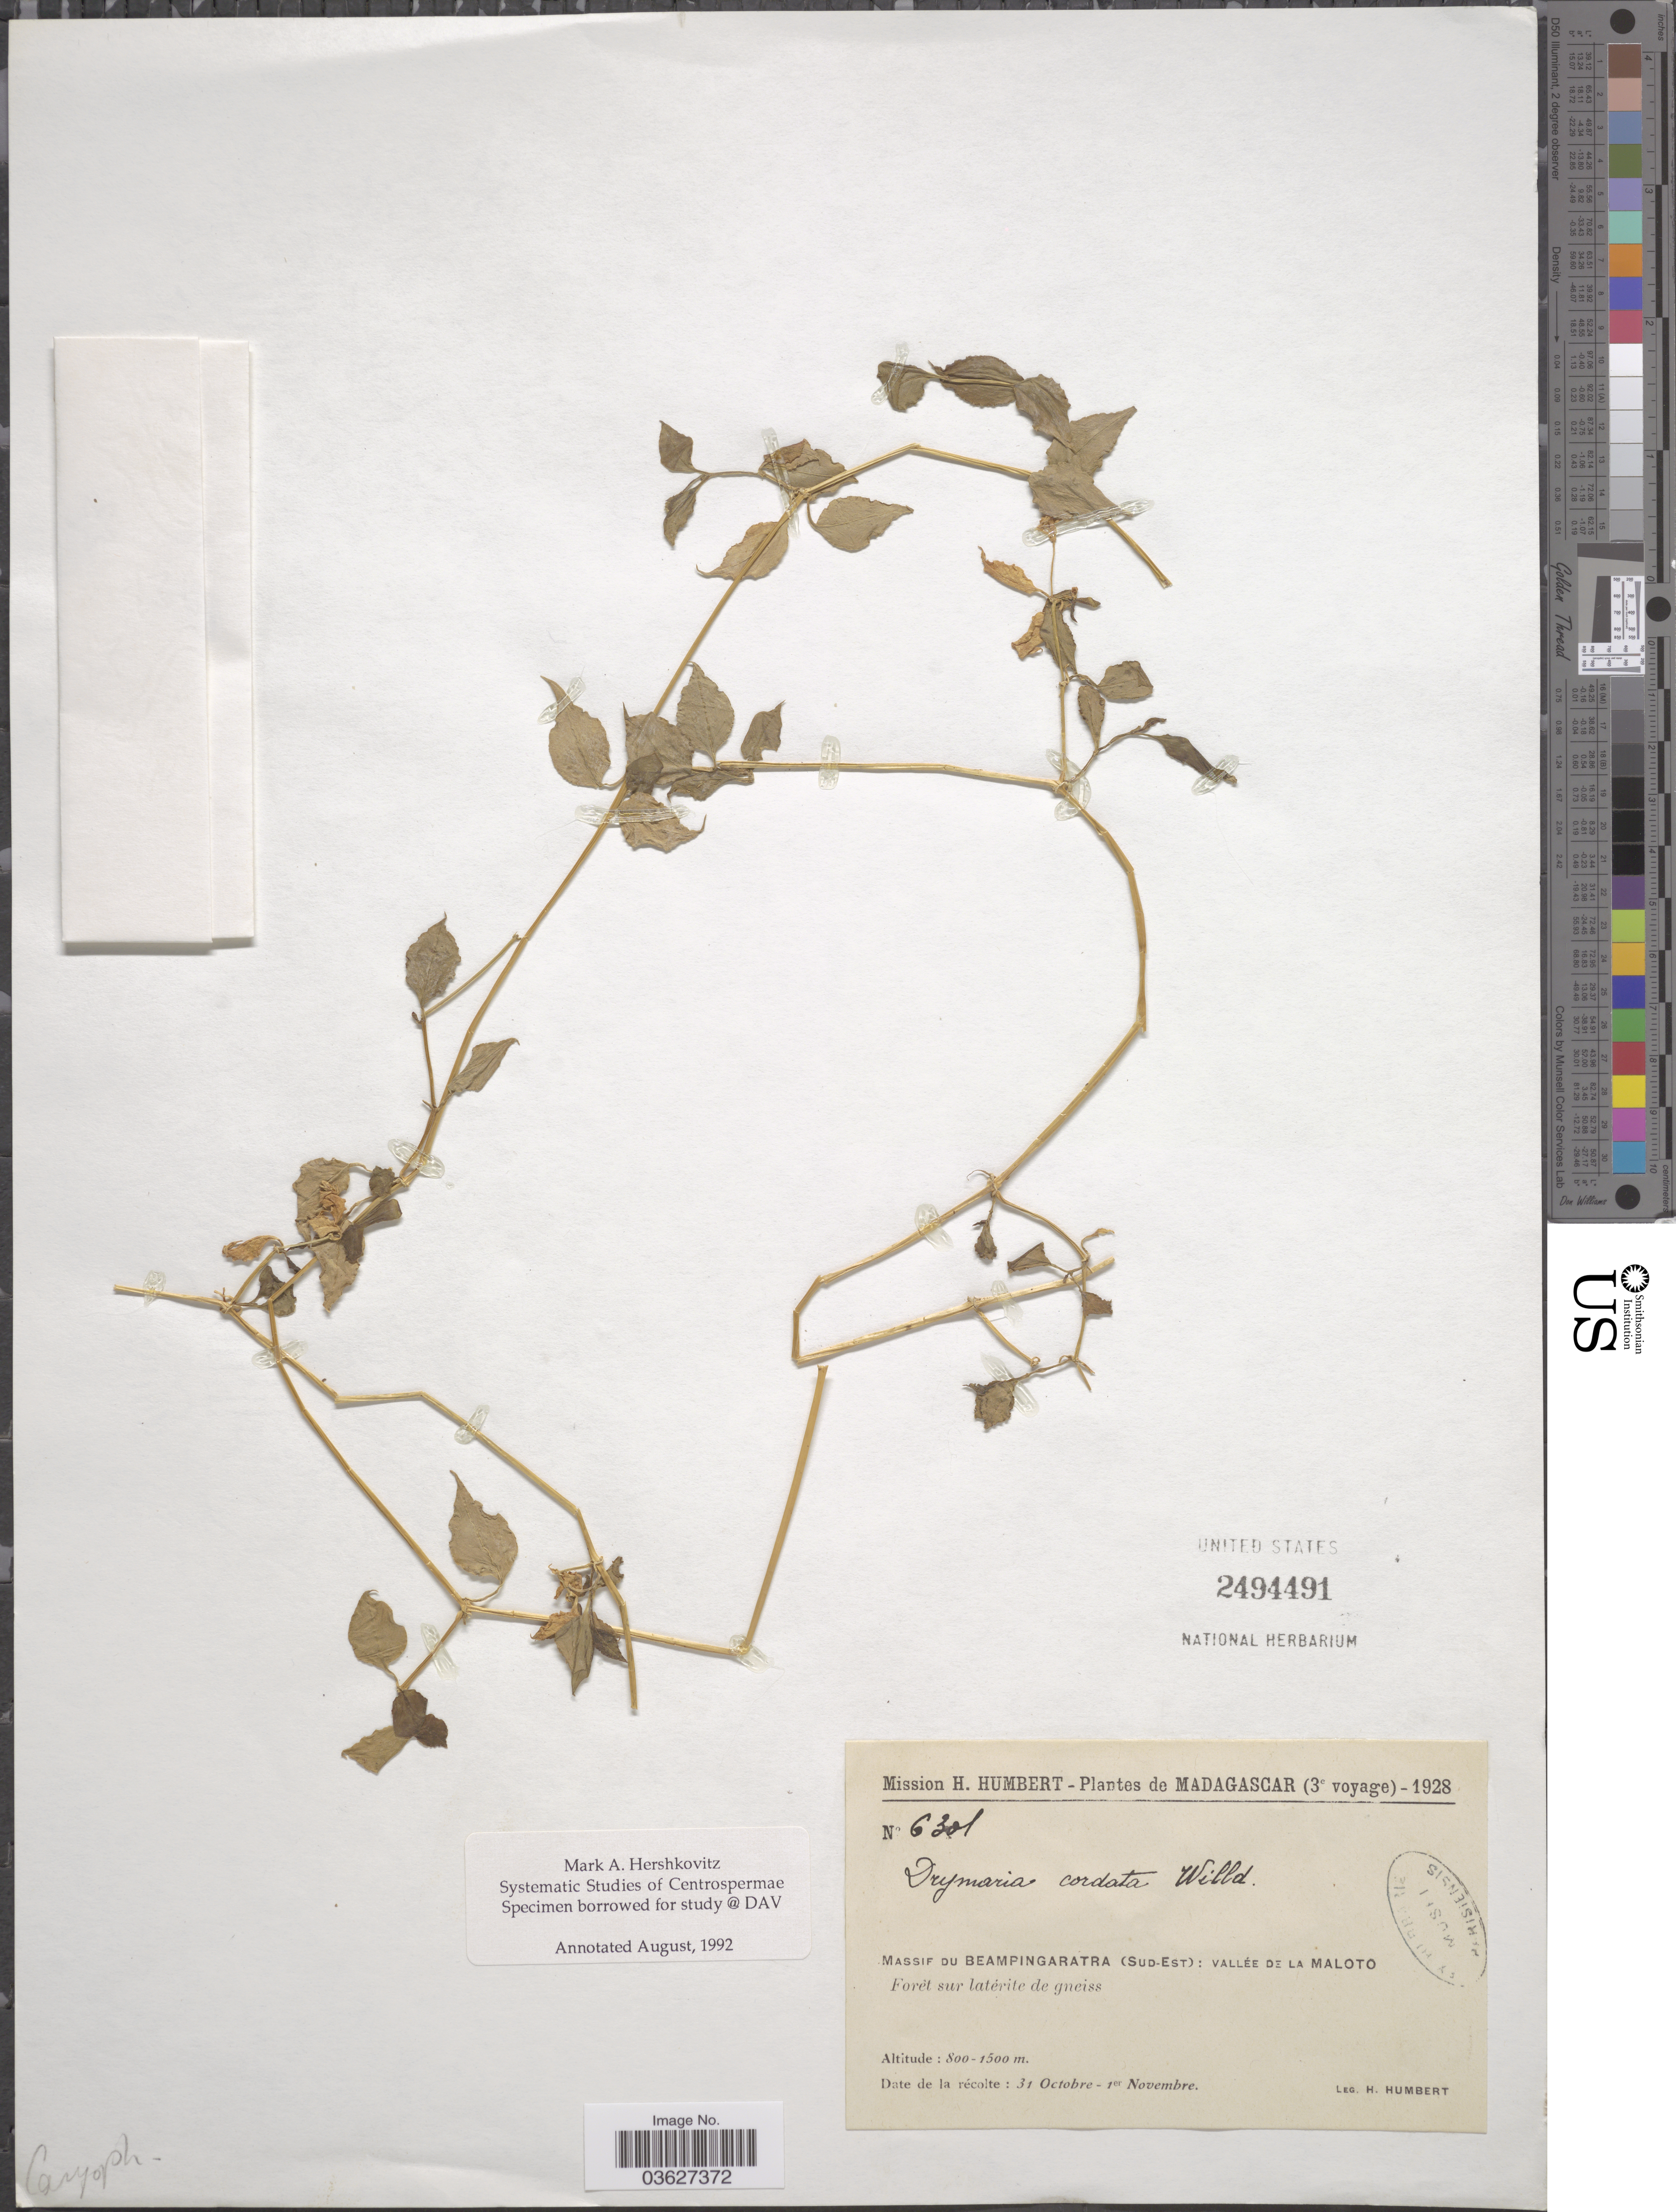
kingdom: Plantae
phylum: Tracheophyta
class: Magnoliopsida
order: Caryophyllales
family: Caryophyllaceae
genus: Drymaria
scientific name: Drymaria cordata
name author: (L.) Willd. ex Schult.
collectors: H. Humbert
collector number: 6301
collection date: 1928-10-31/1928-11-01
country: Madagascar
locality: Massif du Beampingaratra (Sud-Est): Vallée de La Maloto.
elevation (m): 800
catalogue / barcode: US 2494491